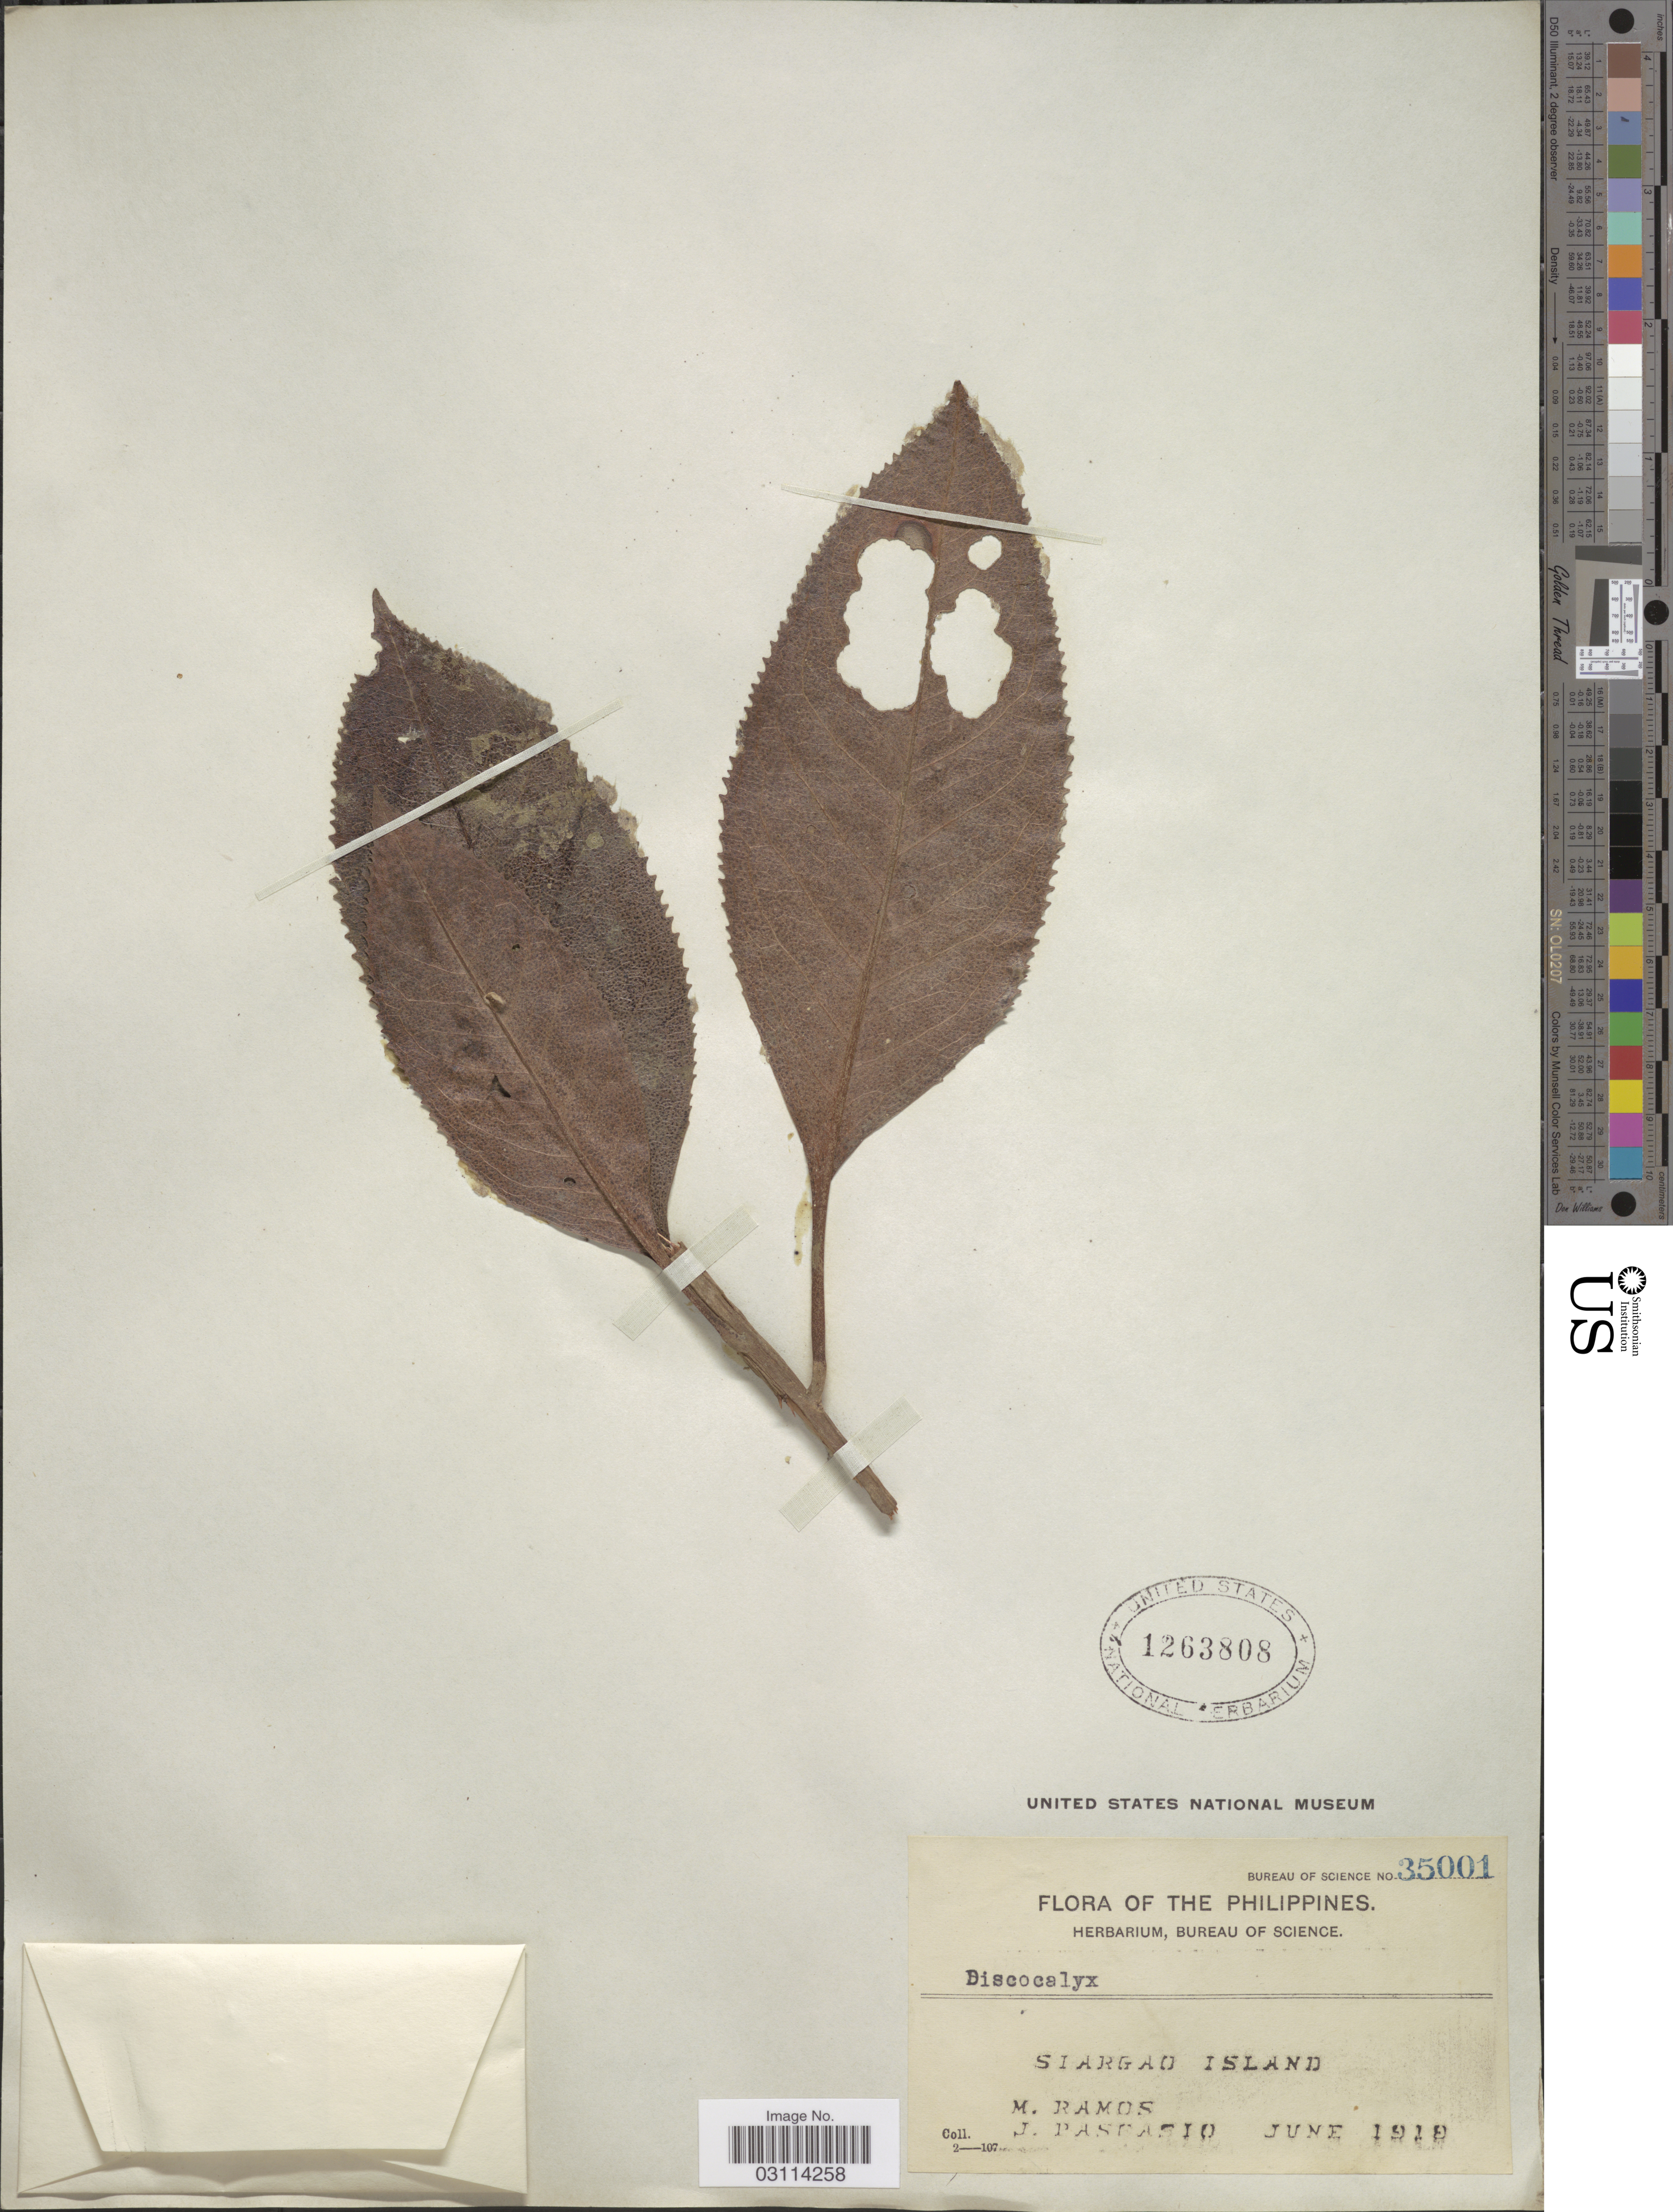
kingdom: Plantae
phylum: Tracheophyta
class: Magnoliopsida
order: Ericales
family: Primulaceae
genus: Discocalyx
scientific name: Discocalyx sp.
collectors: M. Ramos & J. Pascasio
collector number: Bureau of Science 35001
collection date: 1919-06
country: Philippines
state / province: Caraga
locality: Siargao Island.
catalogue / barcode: US 1263808